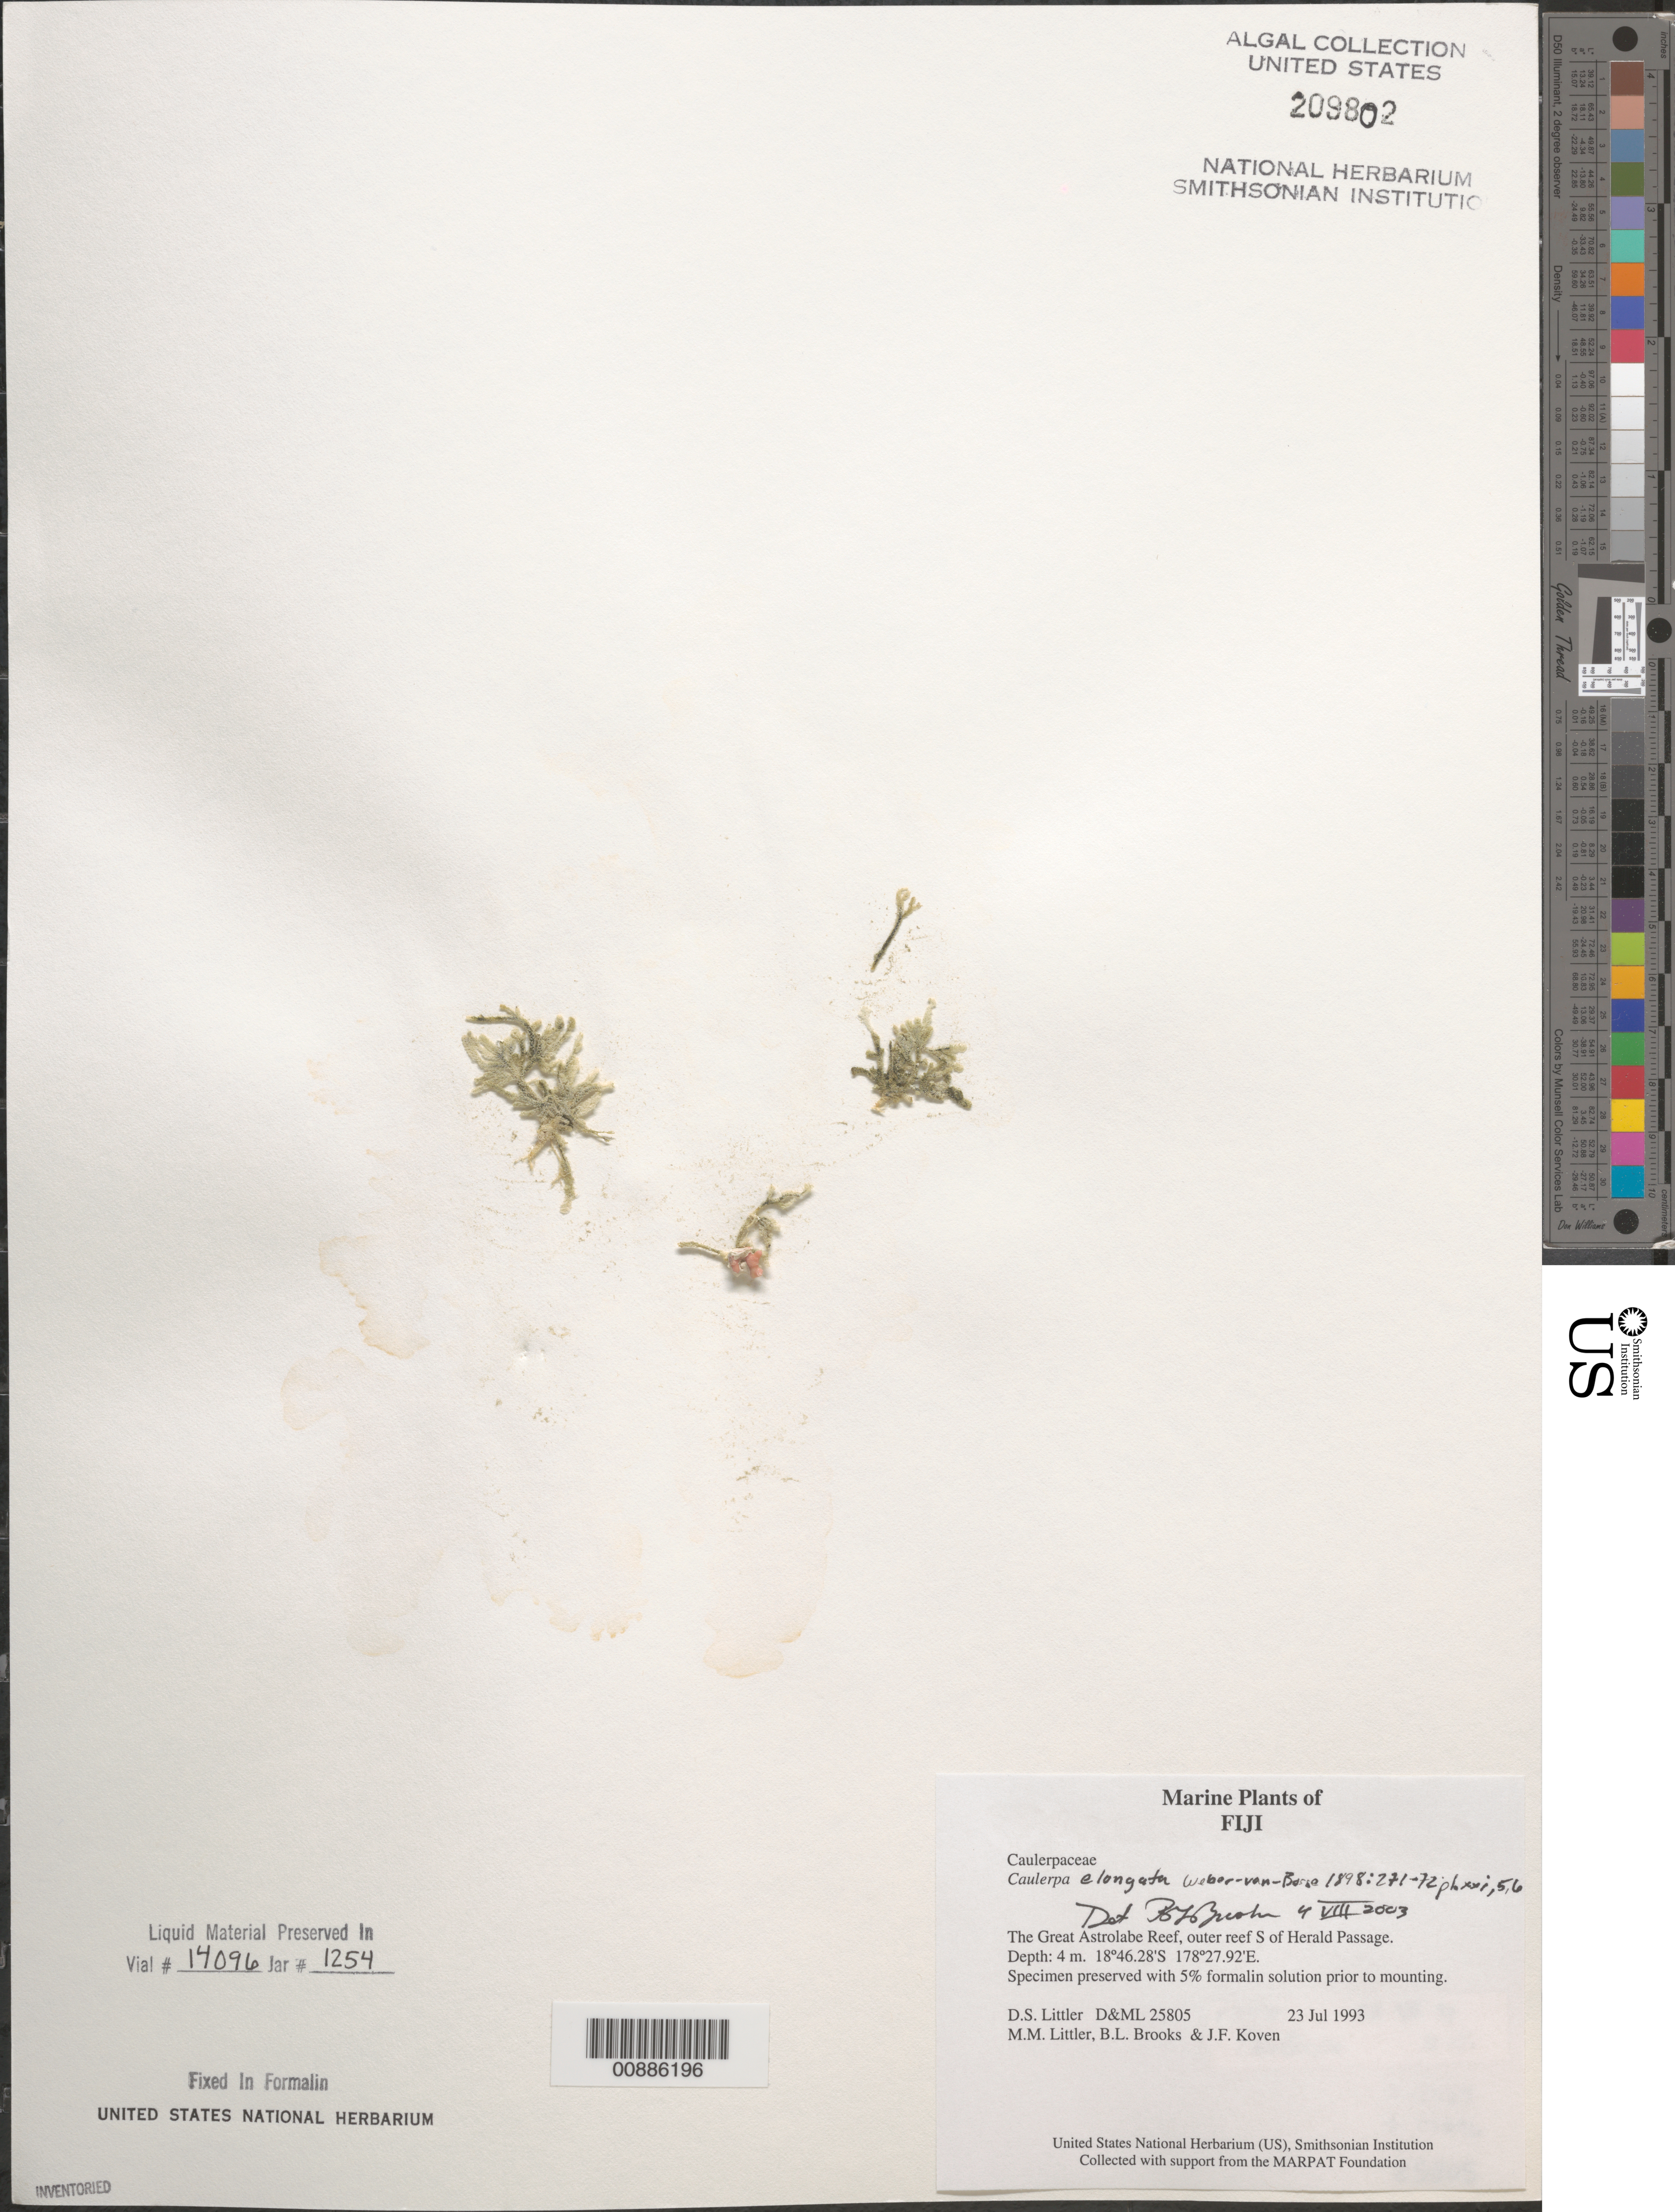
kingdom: Plantae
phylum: Chlorophyta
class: Ulvophyceae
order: Bryopsidales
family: Caulerpaceae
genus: Caulerpa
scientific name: Caulerpa elongata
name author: Weber Bosse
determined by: Brooks, B. L., (BOT), Smithsonian Institution - National Museum of Natural History (UNITED STATES)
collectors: D. S. Littler, M. M. Littler, B. Brooks & J. Koven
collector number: D&ML 25805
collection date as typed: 23 Jul 1993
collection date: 1993-07-23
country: Fiji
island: Great Astrolabe Reef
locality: Great Astrolabe Reef, outer reef south of Herald Passage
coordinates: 18 46.28'S, 178 27.92'E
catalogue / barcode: US 209802